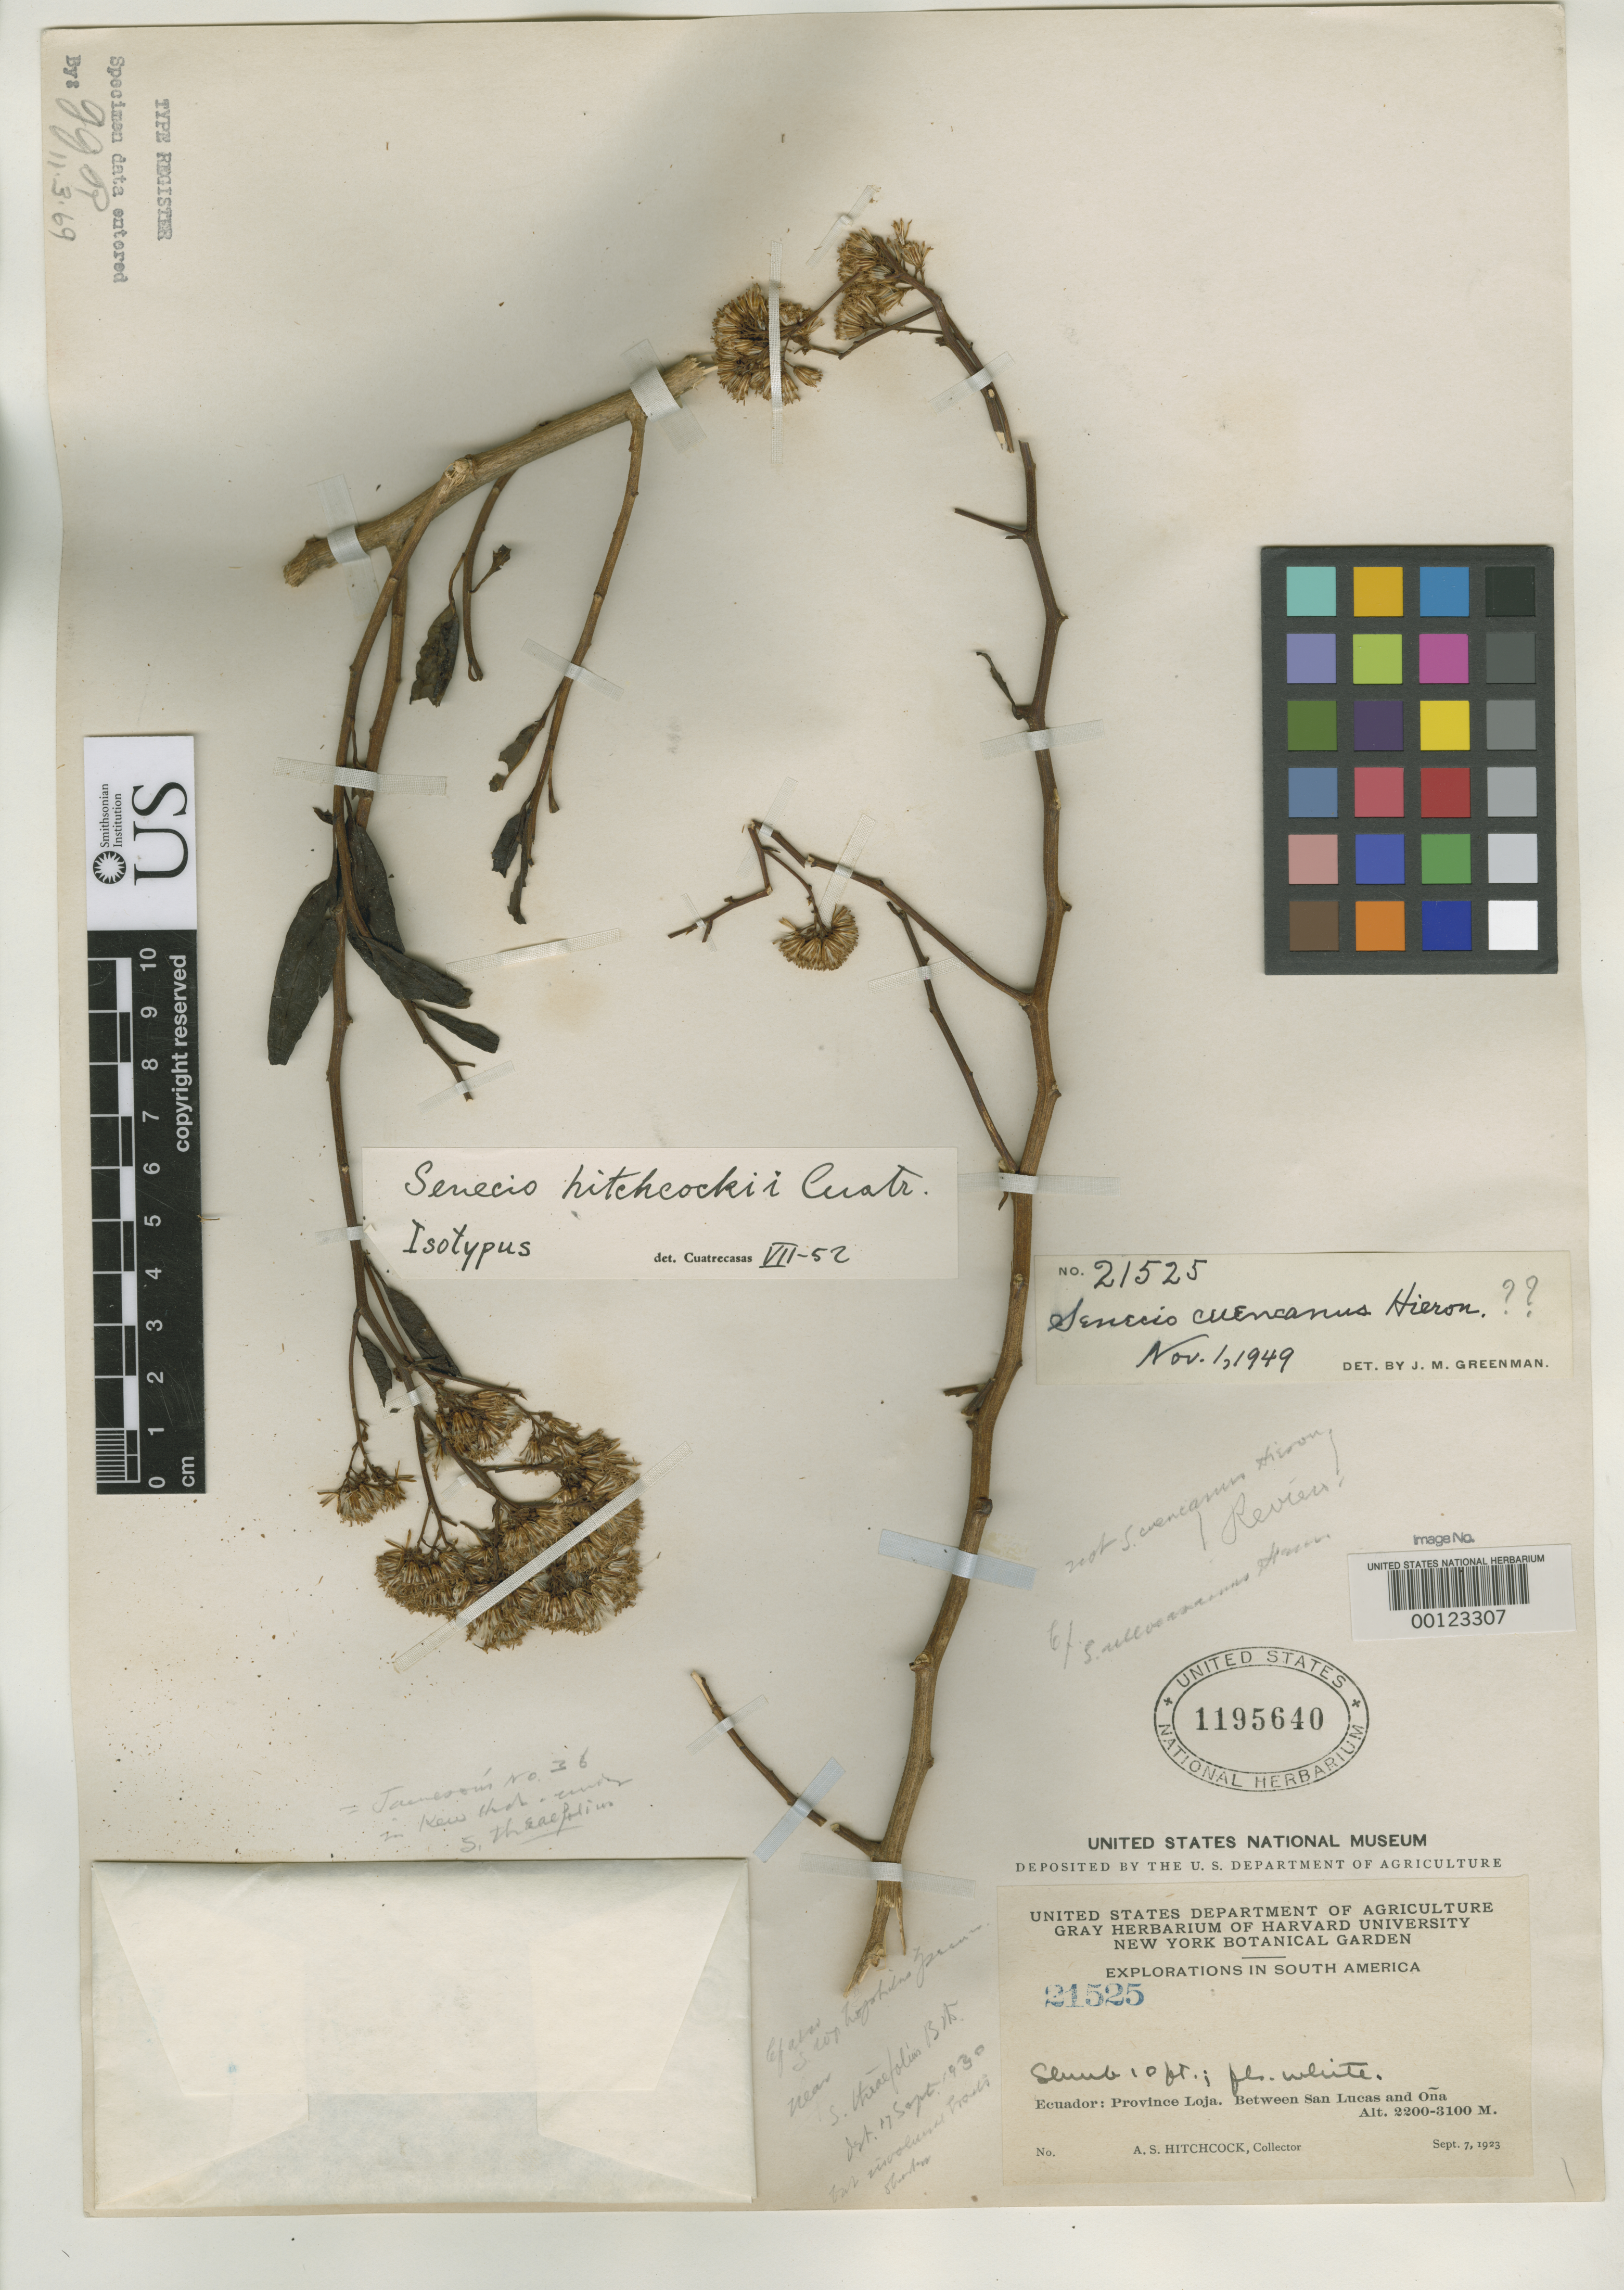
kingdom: Plantae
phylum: Tracheophyta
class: Magnoliopsida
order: Asterales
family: Asteraceae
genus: Senecio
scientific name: Senecio hitchcockii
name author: Cuatrec.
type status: Isotype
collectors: A. S. Hitchcock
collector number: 21525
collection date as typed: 07 Sep 1923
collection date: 1923-09-07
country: Ecuador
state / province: Loja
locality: Between San Lucas and Ona.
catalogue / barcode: US 1195640